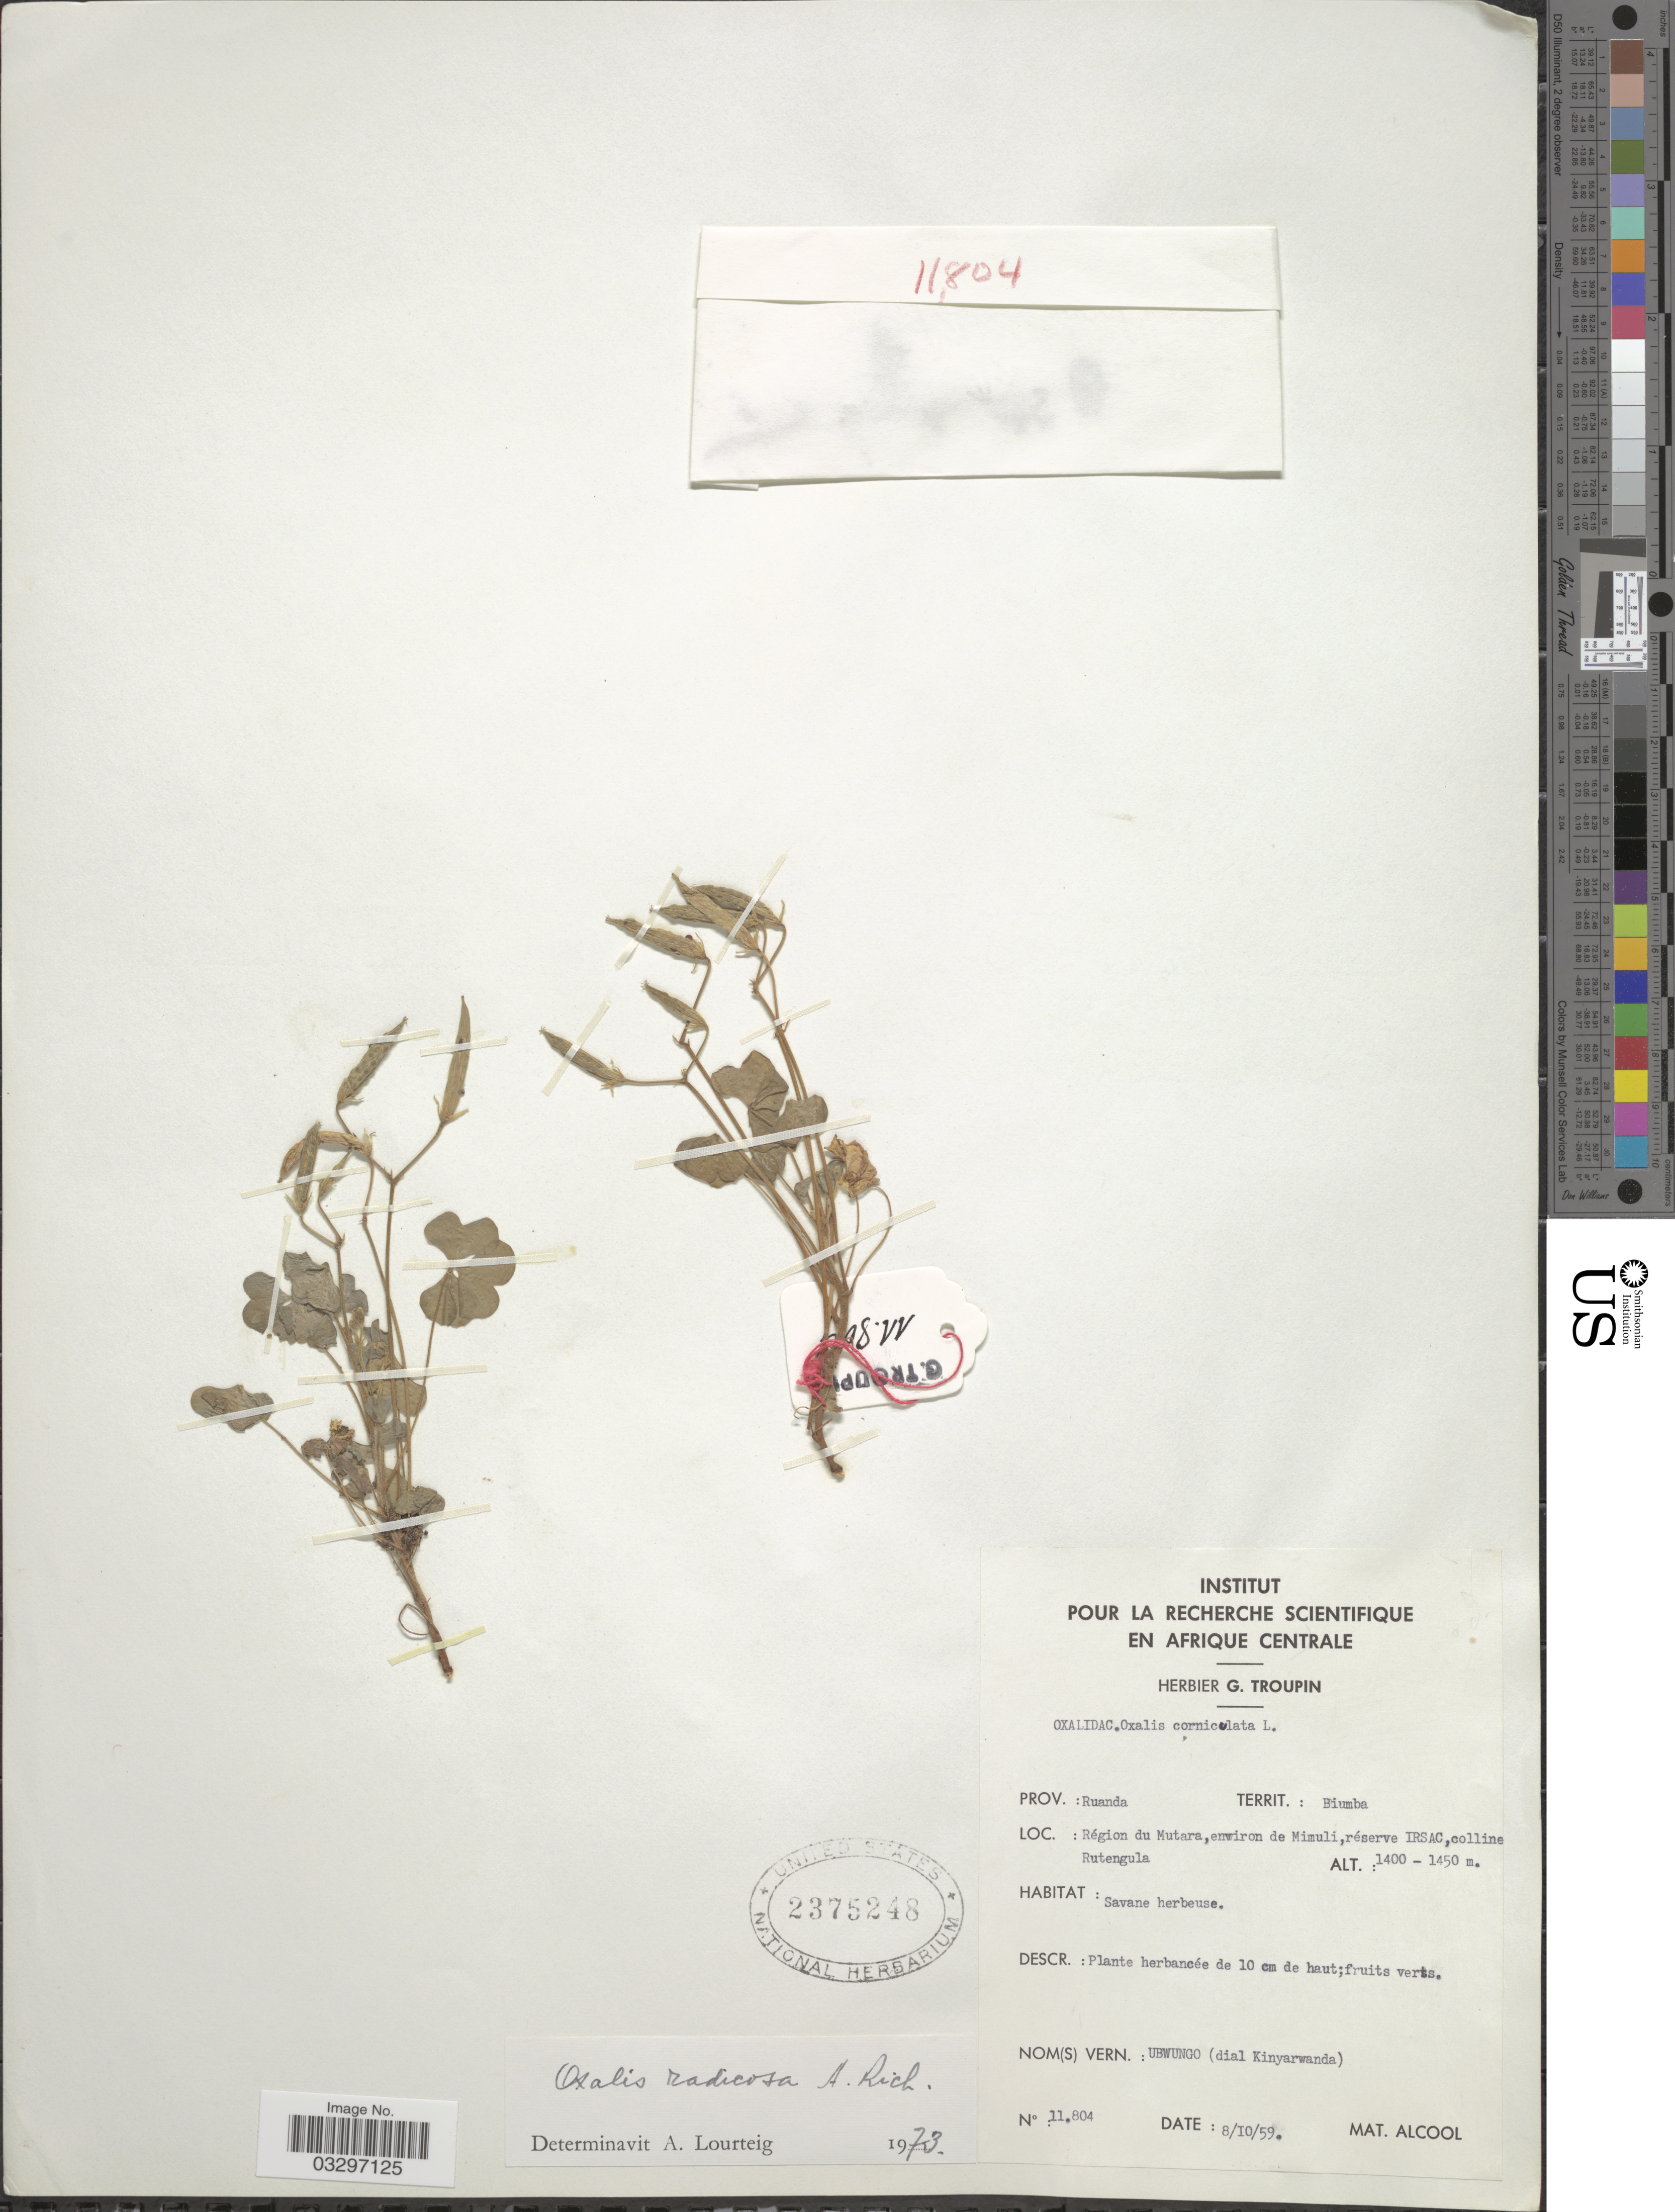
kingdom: Plantae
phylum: Tracheophyta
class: Magnoliopsida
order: Oxalidales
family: Oxalidaceae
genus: Oxalis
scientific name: Oxalis radicosa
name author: A. Rich.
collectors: ex herb. G. Troupin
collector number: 11804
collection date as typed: Transcribed d/m/y: 8/10/59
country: Rwanda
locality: Territ.: Biumba,Région du Mutara, environ de Mimuli, réserve IRSAC, colline Rutengula.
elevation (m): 1400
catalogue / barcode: US 2375248